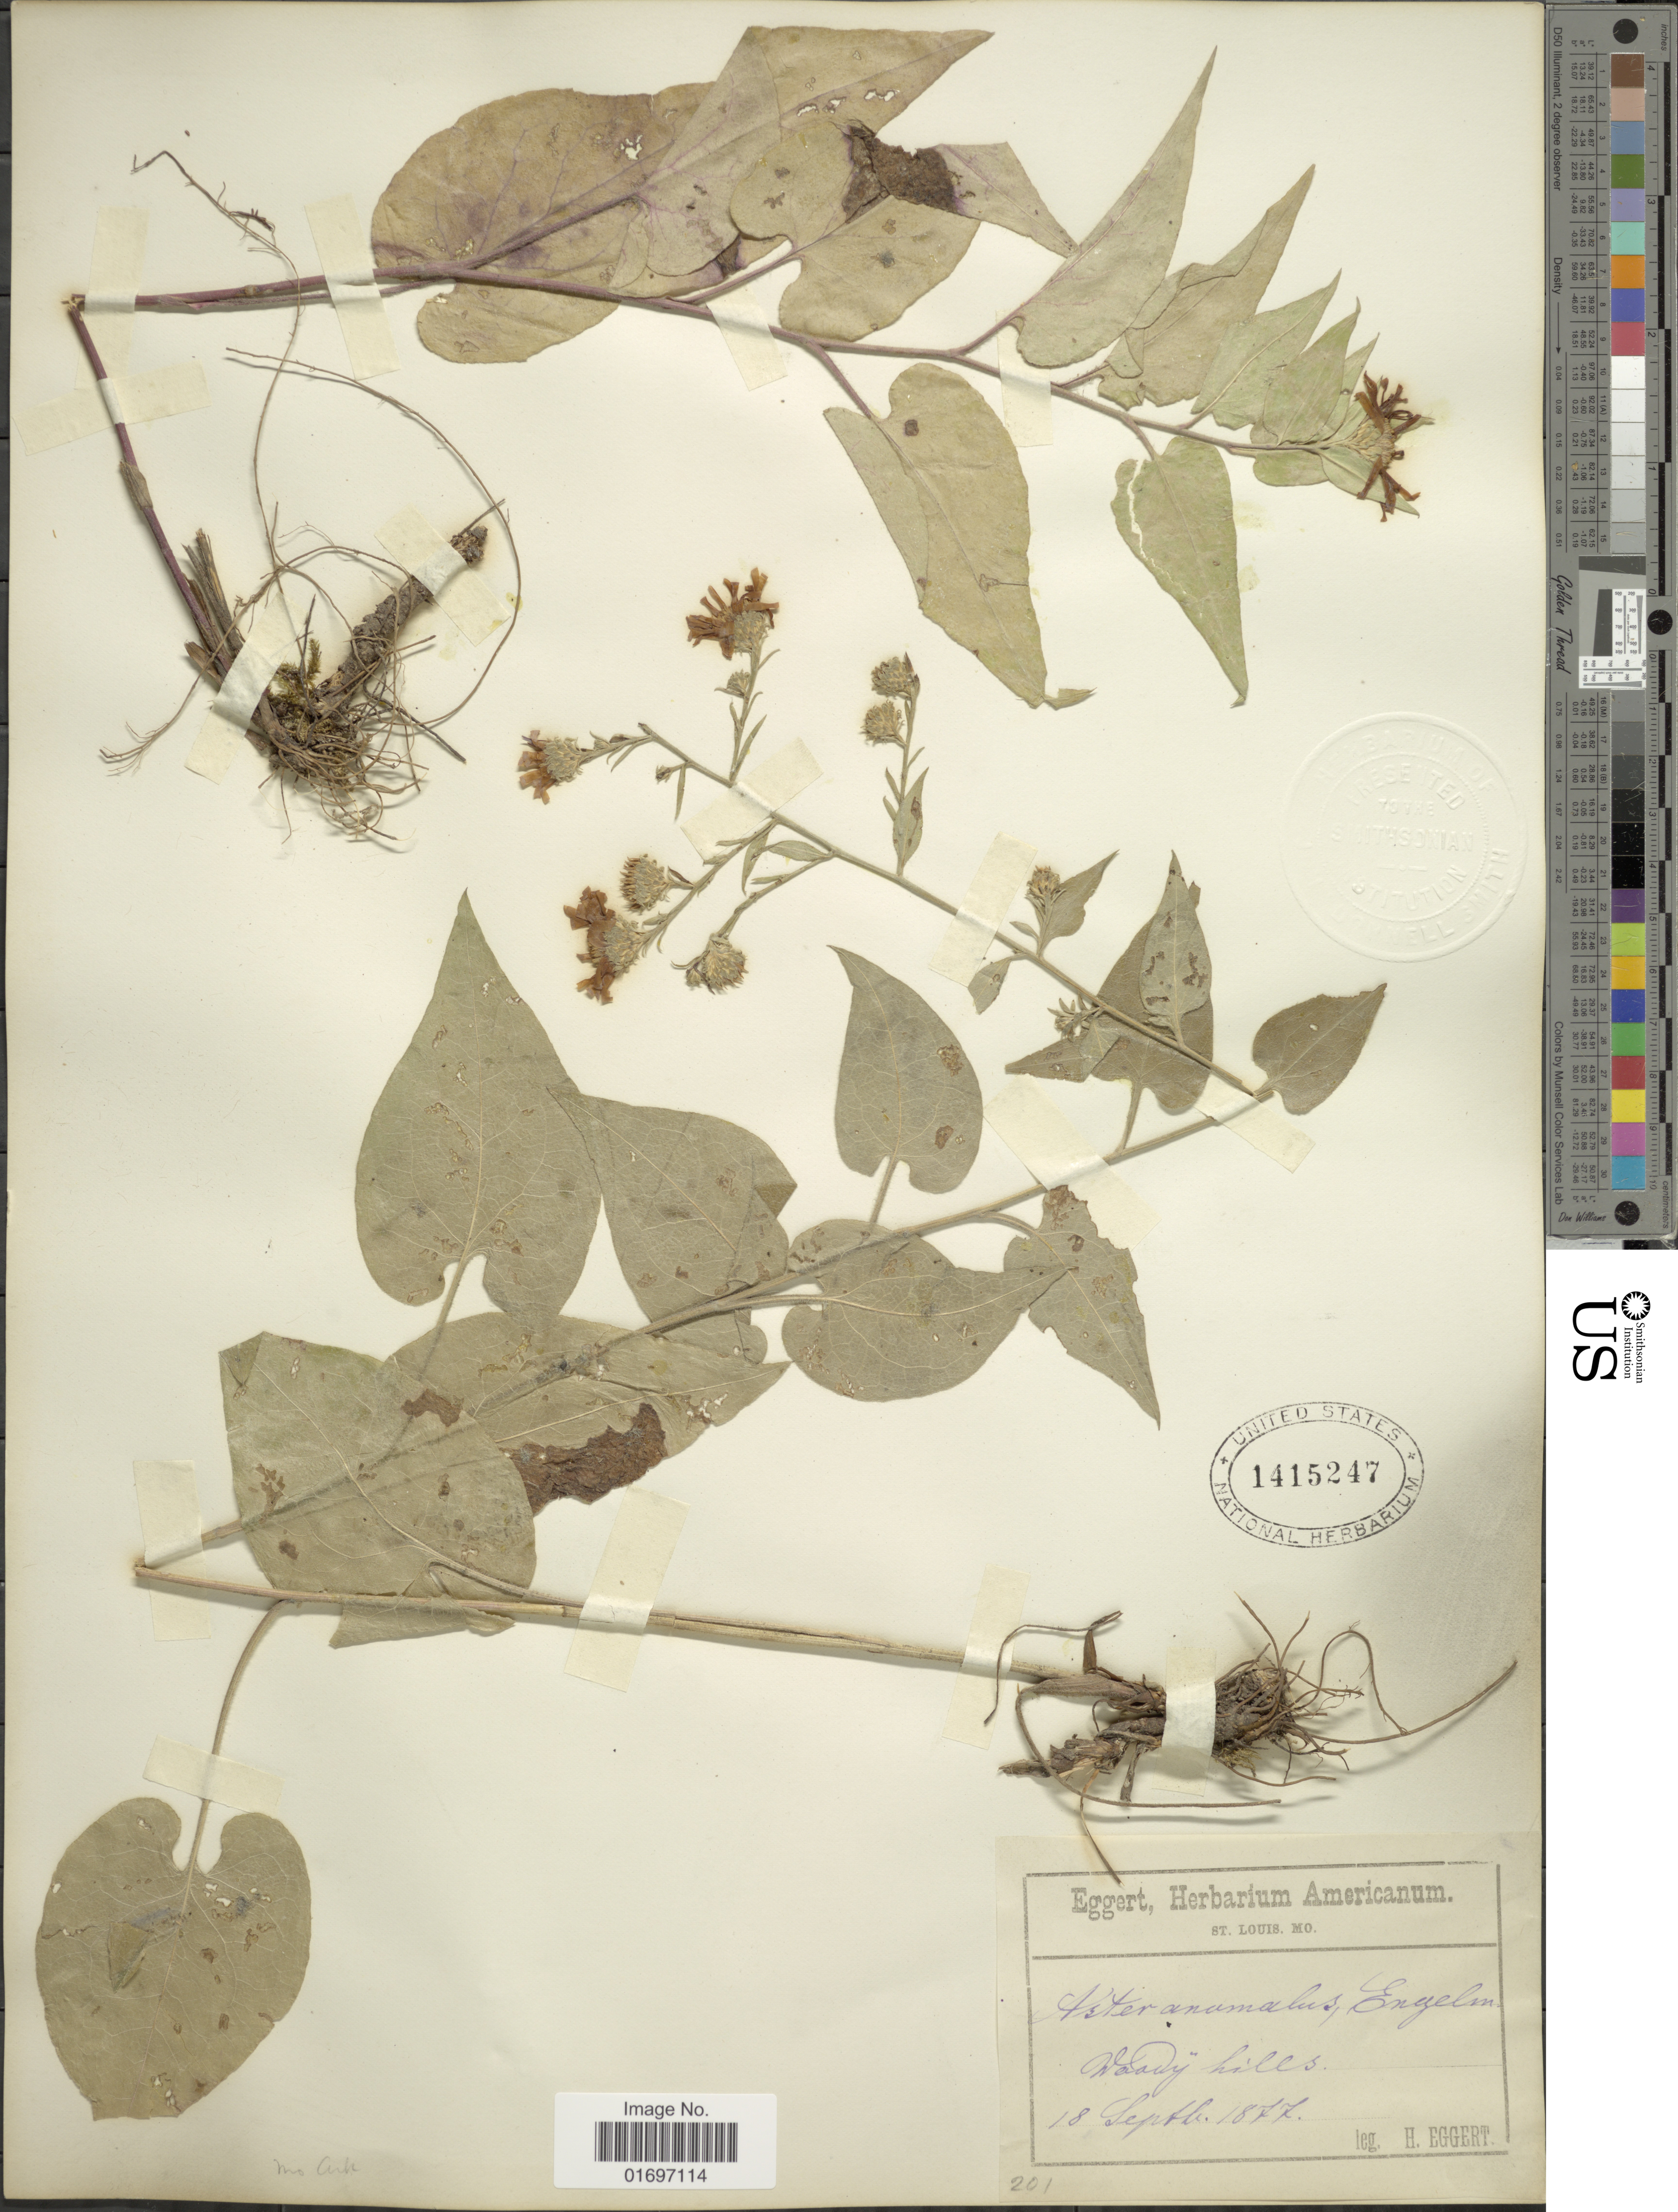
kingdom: Plantae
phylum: Tracheophyta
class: Magnoliopsida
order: Asterales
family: Asteraceae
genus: Symphyotrichum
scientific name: Symphyotrichum anomalum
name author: (Engelm.) G.L. Nesom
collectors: H. Eggert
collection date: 1877-09-18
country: United States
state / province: Missouri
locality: Woody hills. East and Central United States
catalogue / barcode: US 1415247